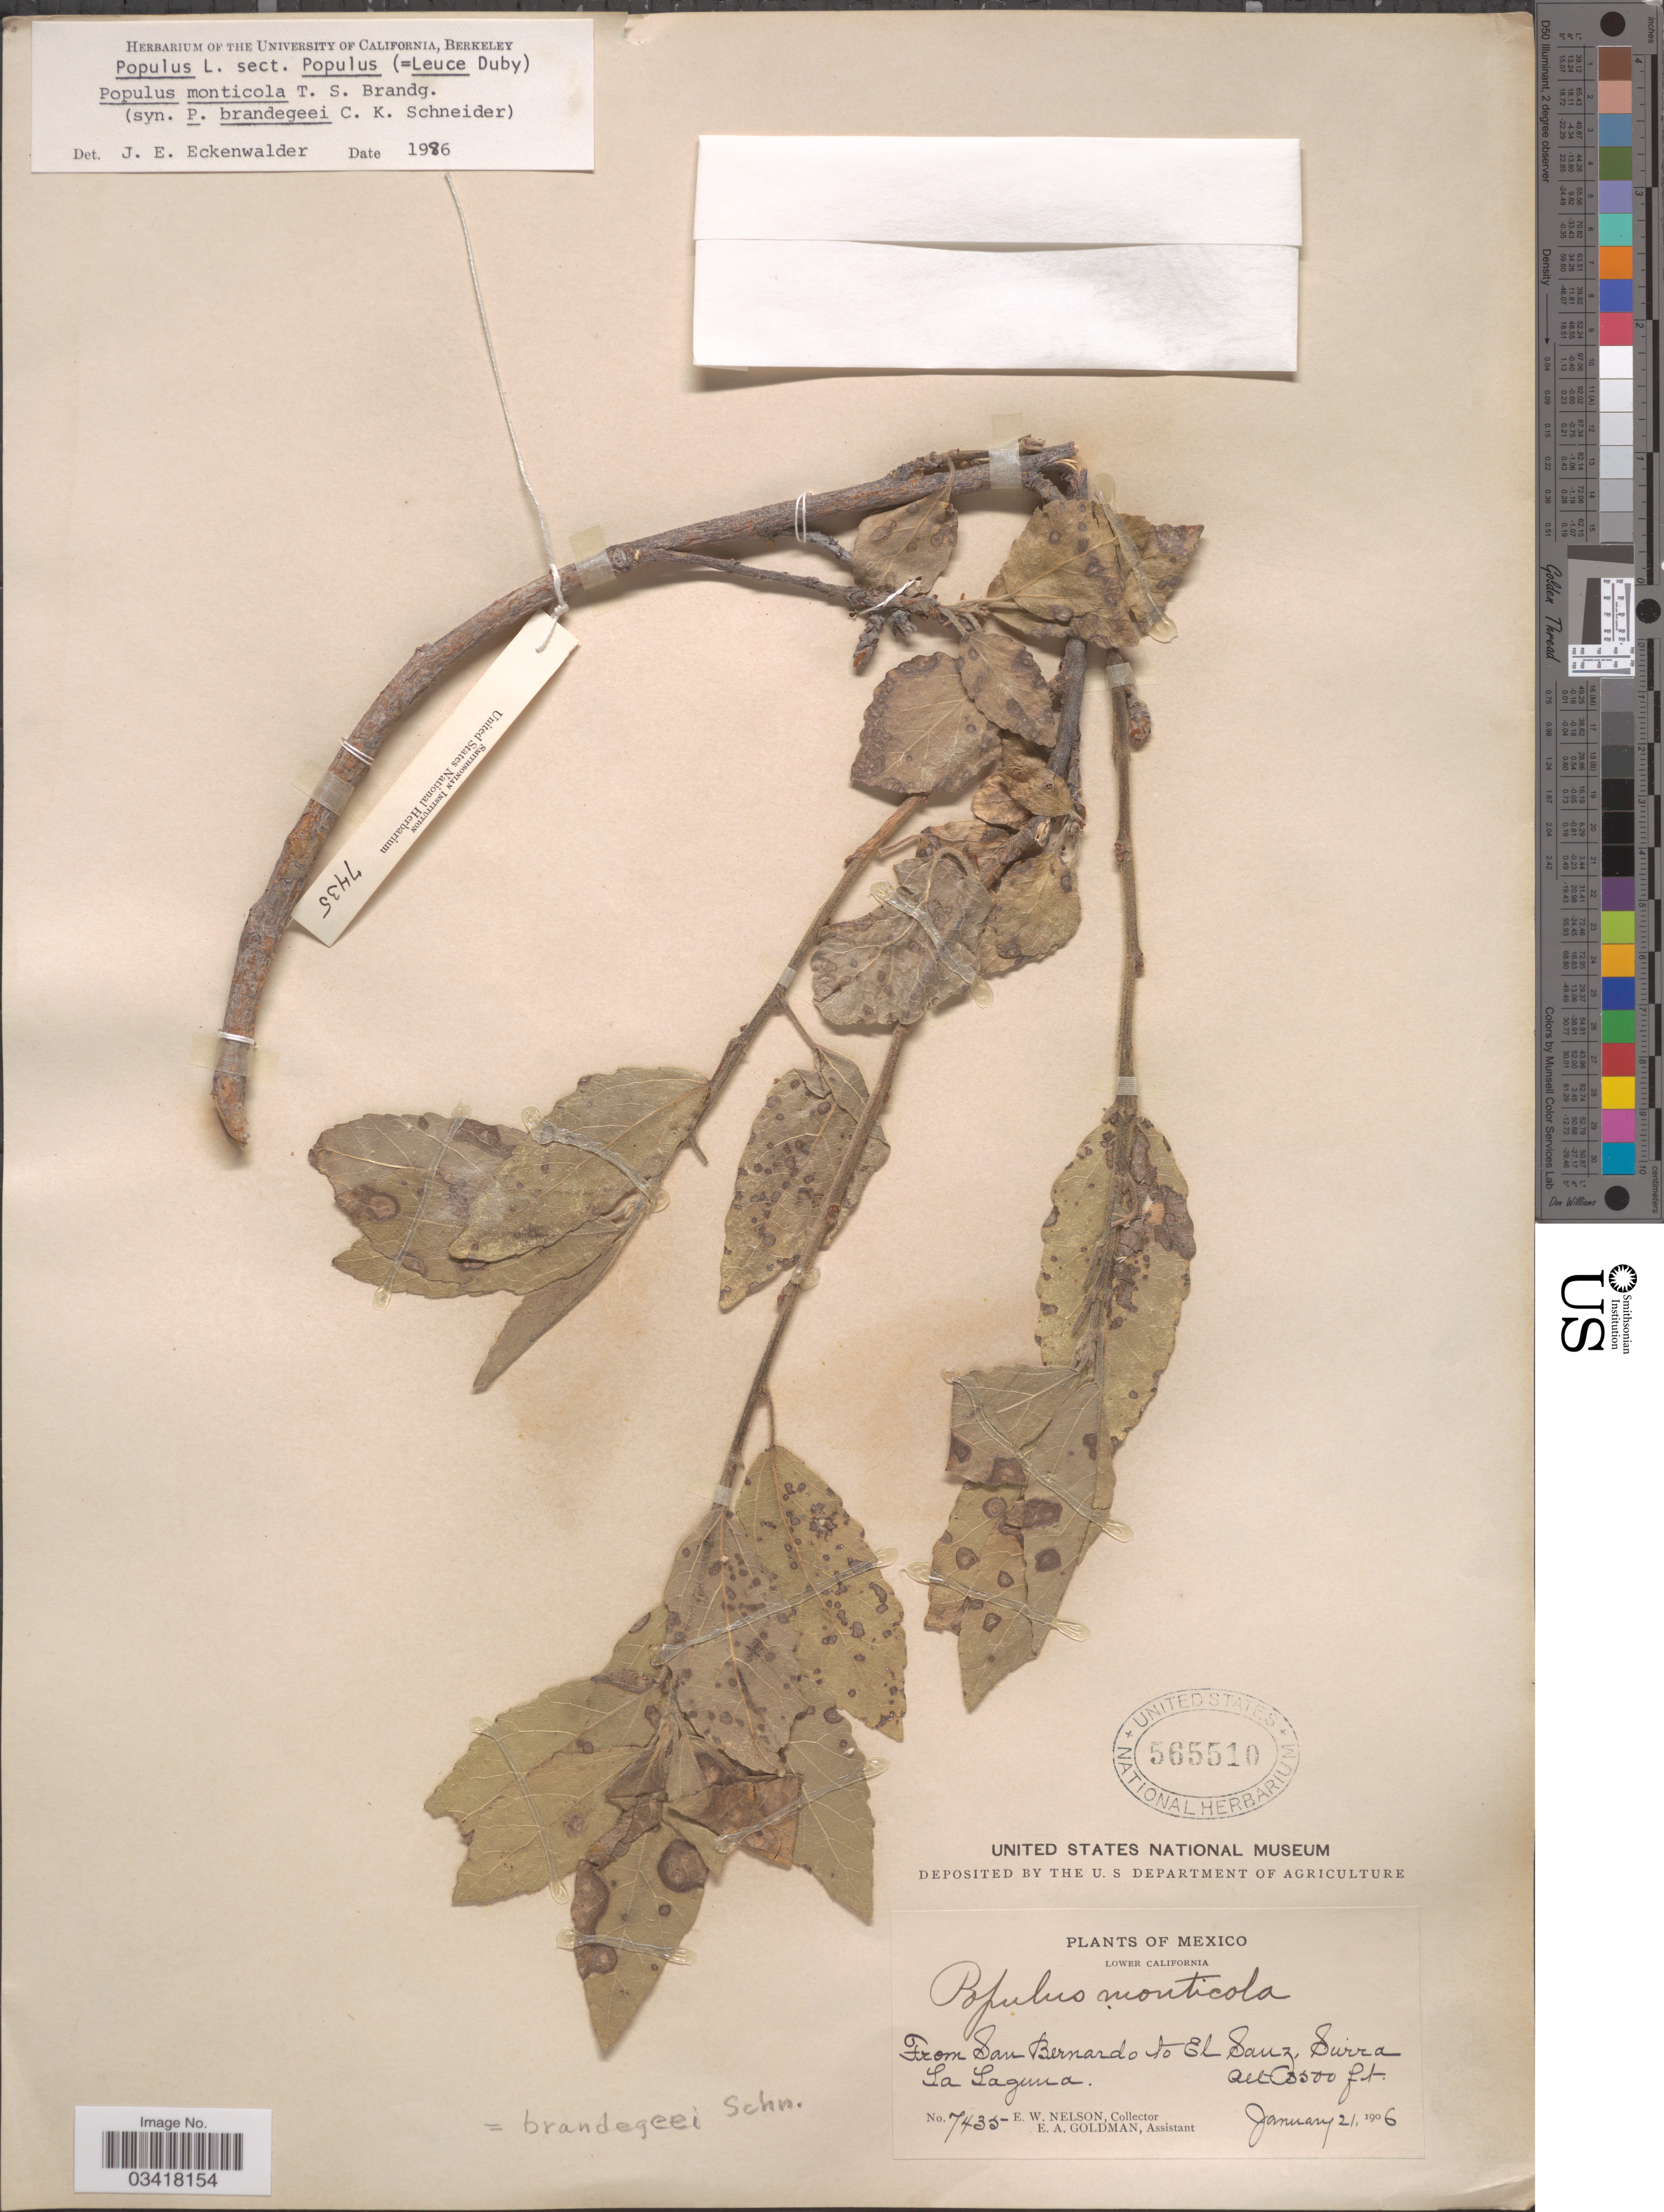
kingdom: Plantae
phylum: Tracheophyta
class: Magnoliopsida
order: Malpighiales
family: Salicaceae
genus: Populus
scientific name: Populus monticola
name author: Bebb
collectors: E. W. Nelson & E. A. Goldman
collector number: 7435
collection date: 1906-01-21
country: Mexico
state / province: Baja California Sur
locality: Lower California. From San Bernardino to El Sauz, Sierra La Laguna.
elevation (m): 1067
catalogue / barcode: US 565510